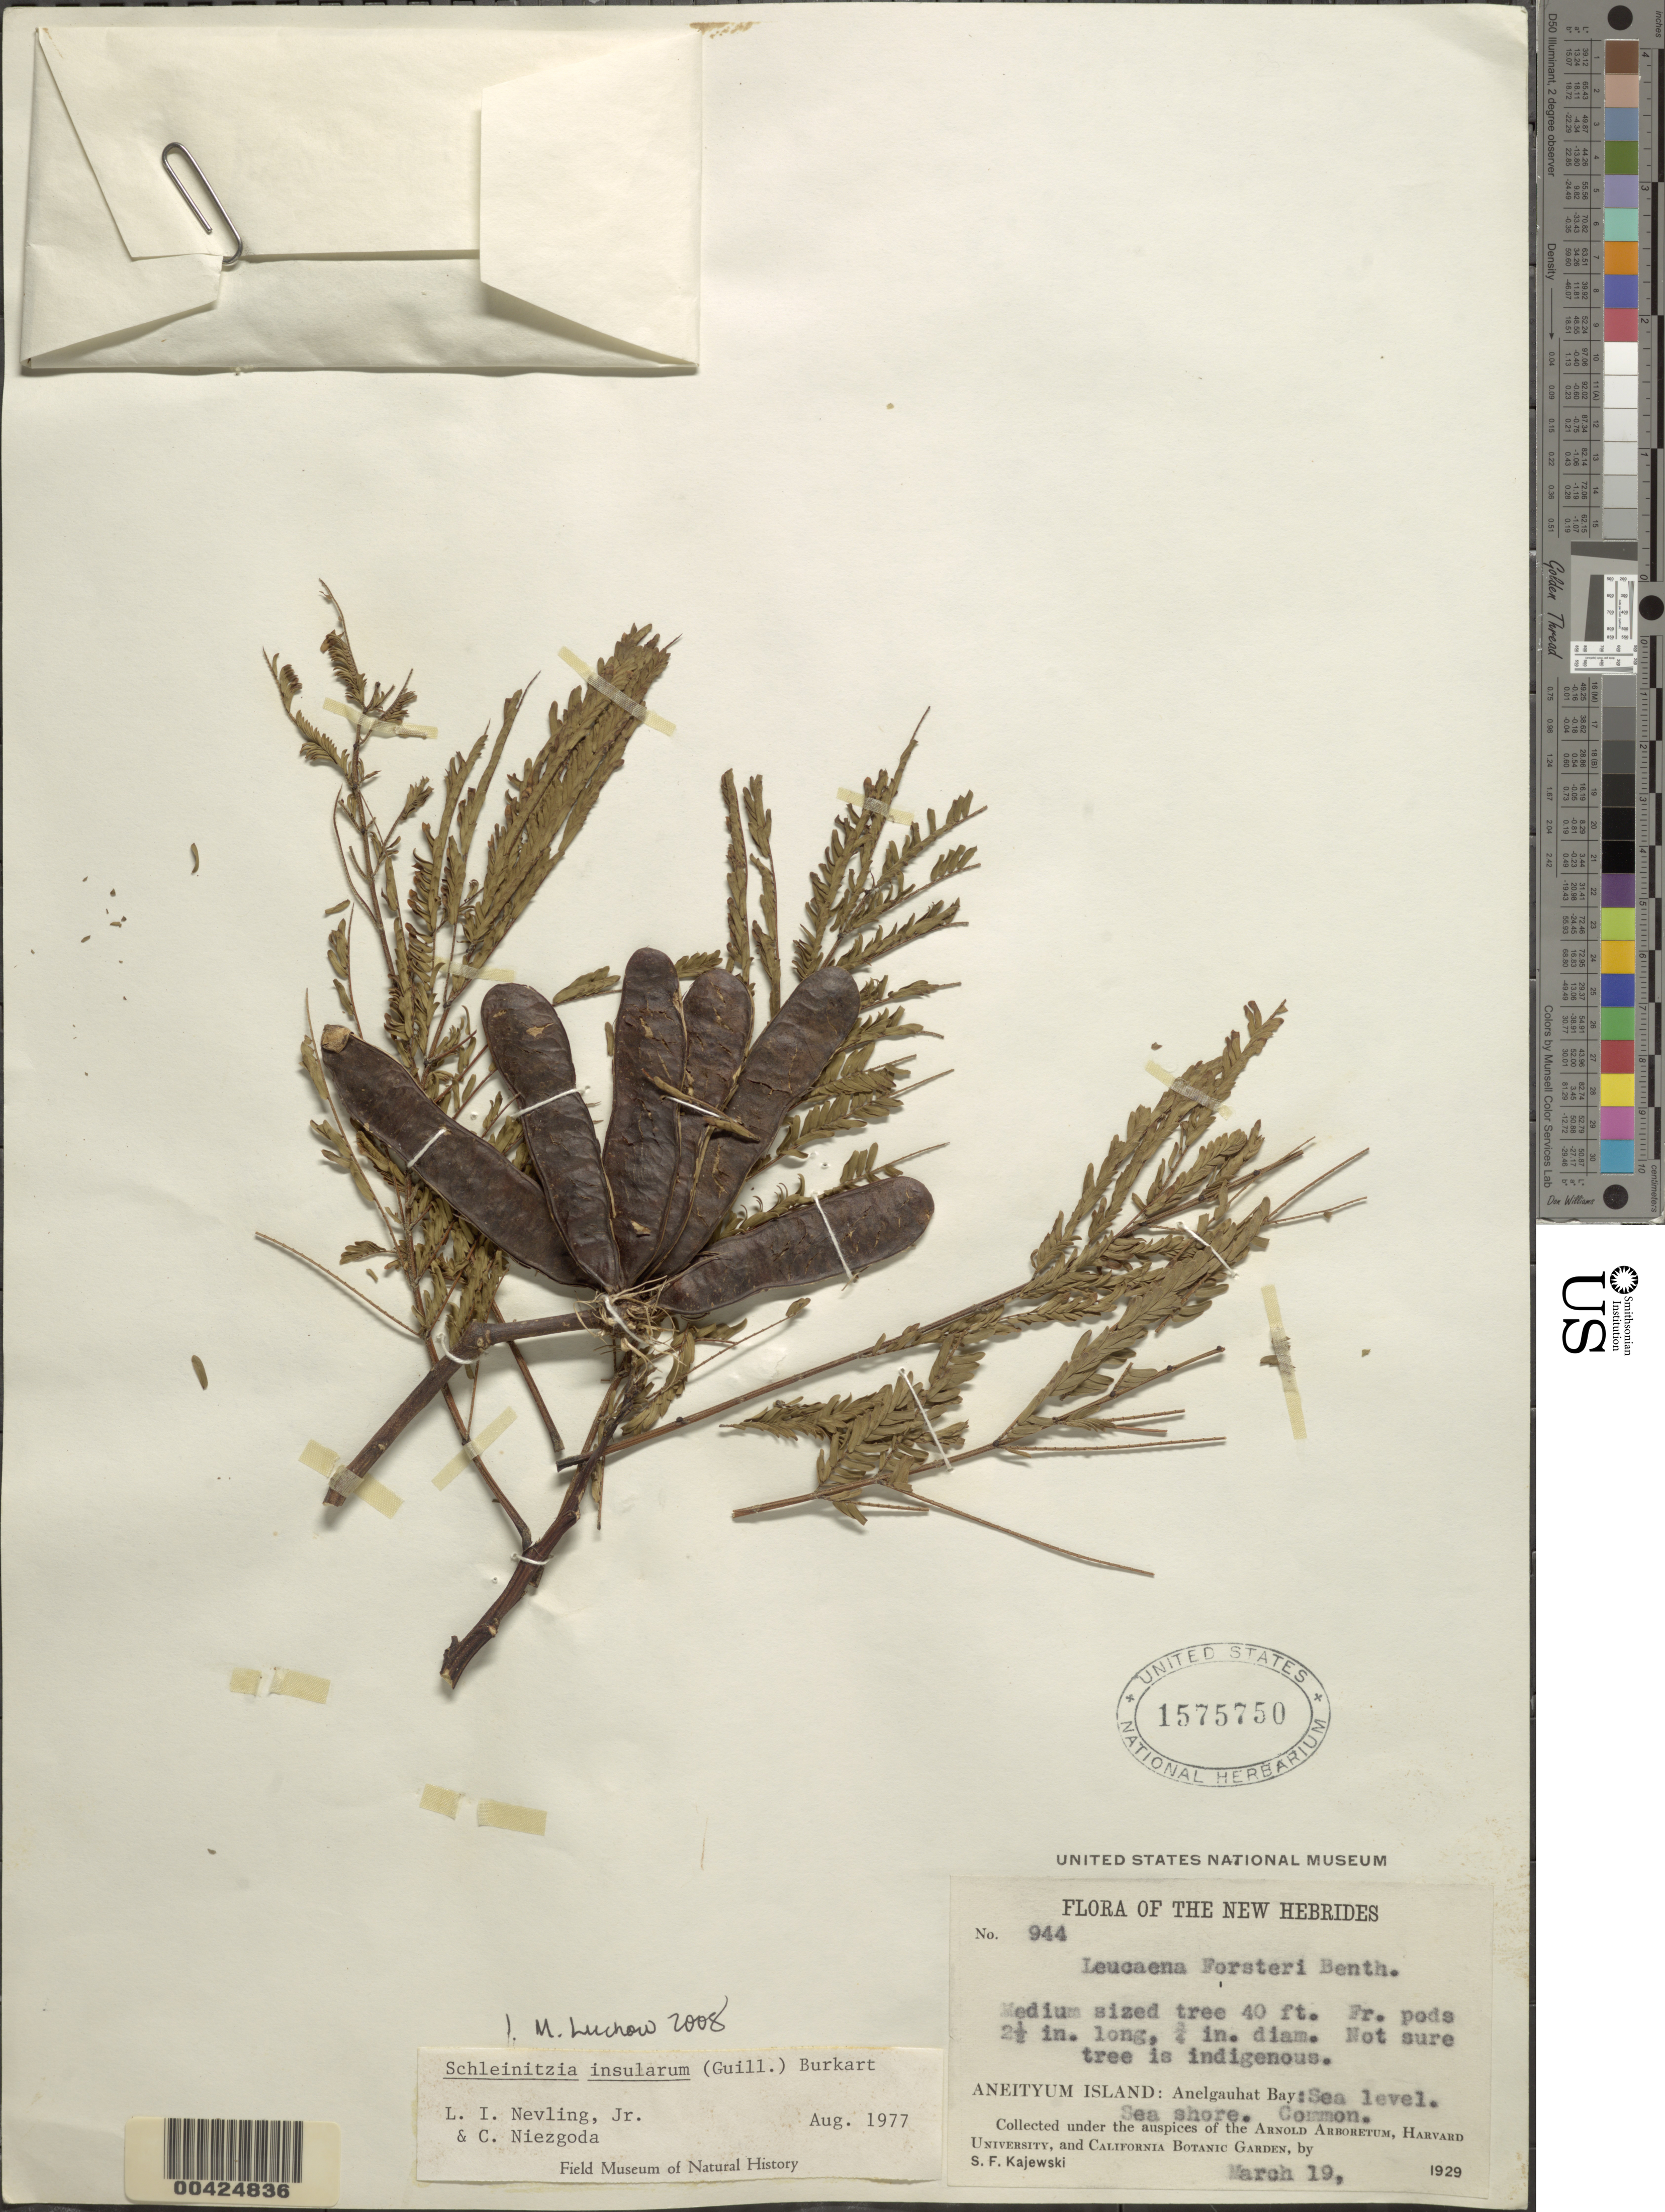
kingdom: Plantae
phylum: Tracheophyta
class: Magnoliopsida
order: Fabales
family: Fabaceae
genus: Piptadenia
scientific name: Piptadenia insularum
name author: (Guill.) Burkart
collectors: S. Kajewski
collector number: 944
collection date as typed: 19 Mar 1929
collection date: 1929-03-19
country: Vanuatu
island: Anatom [Aneityum]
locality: Anelgauhat bay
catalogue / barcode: US 1575750